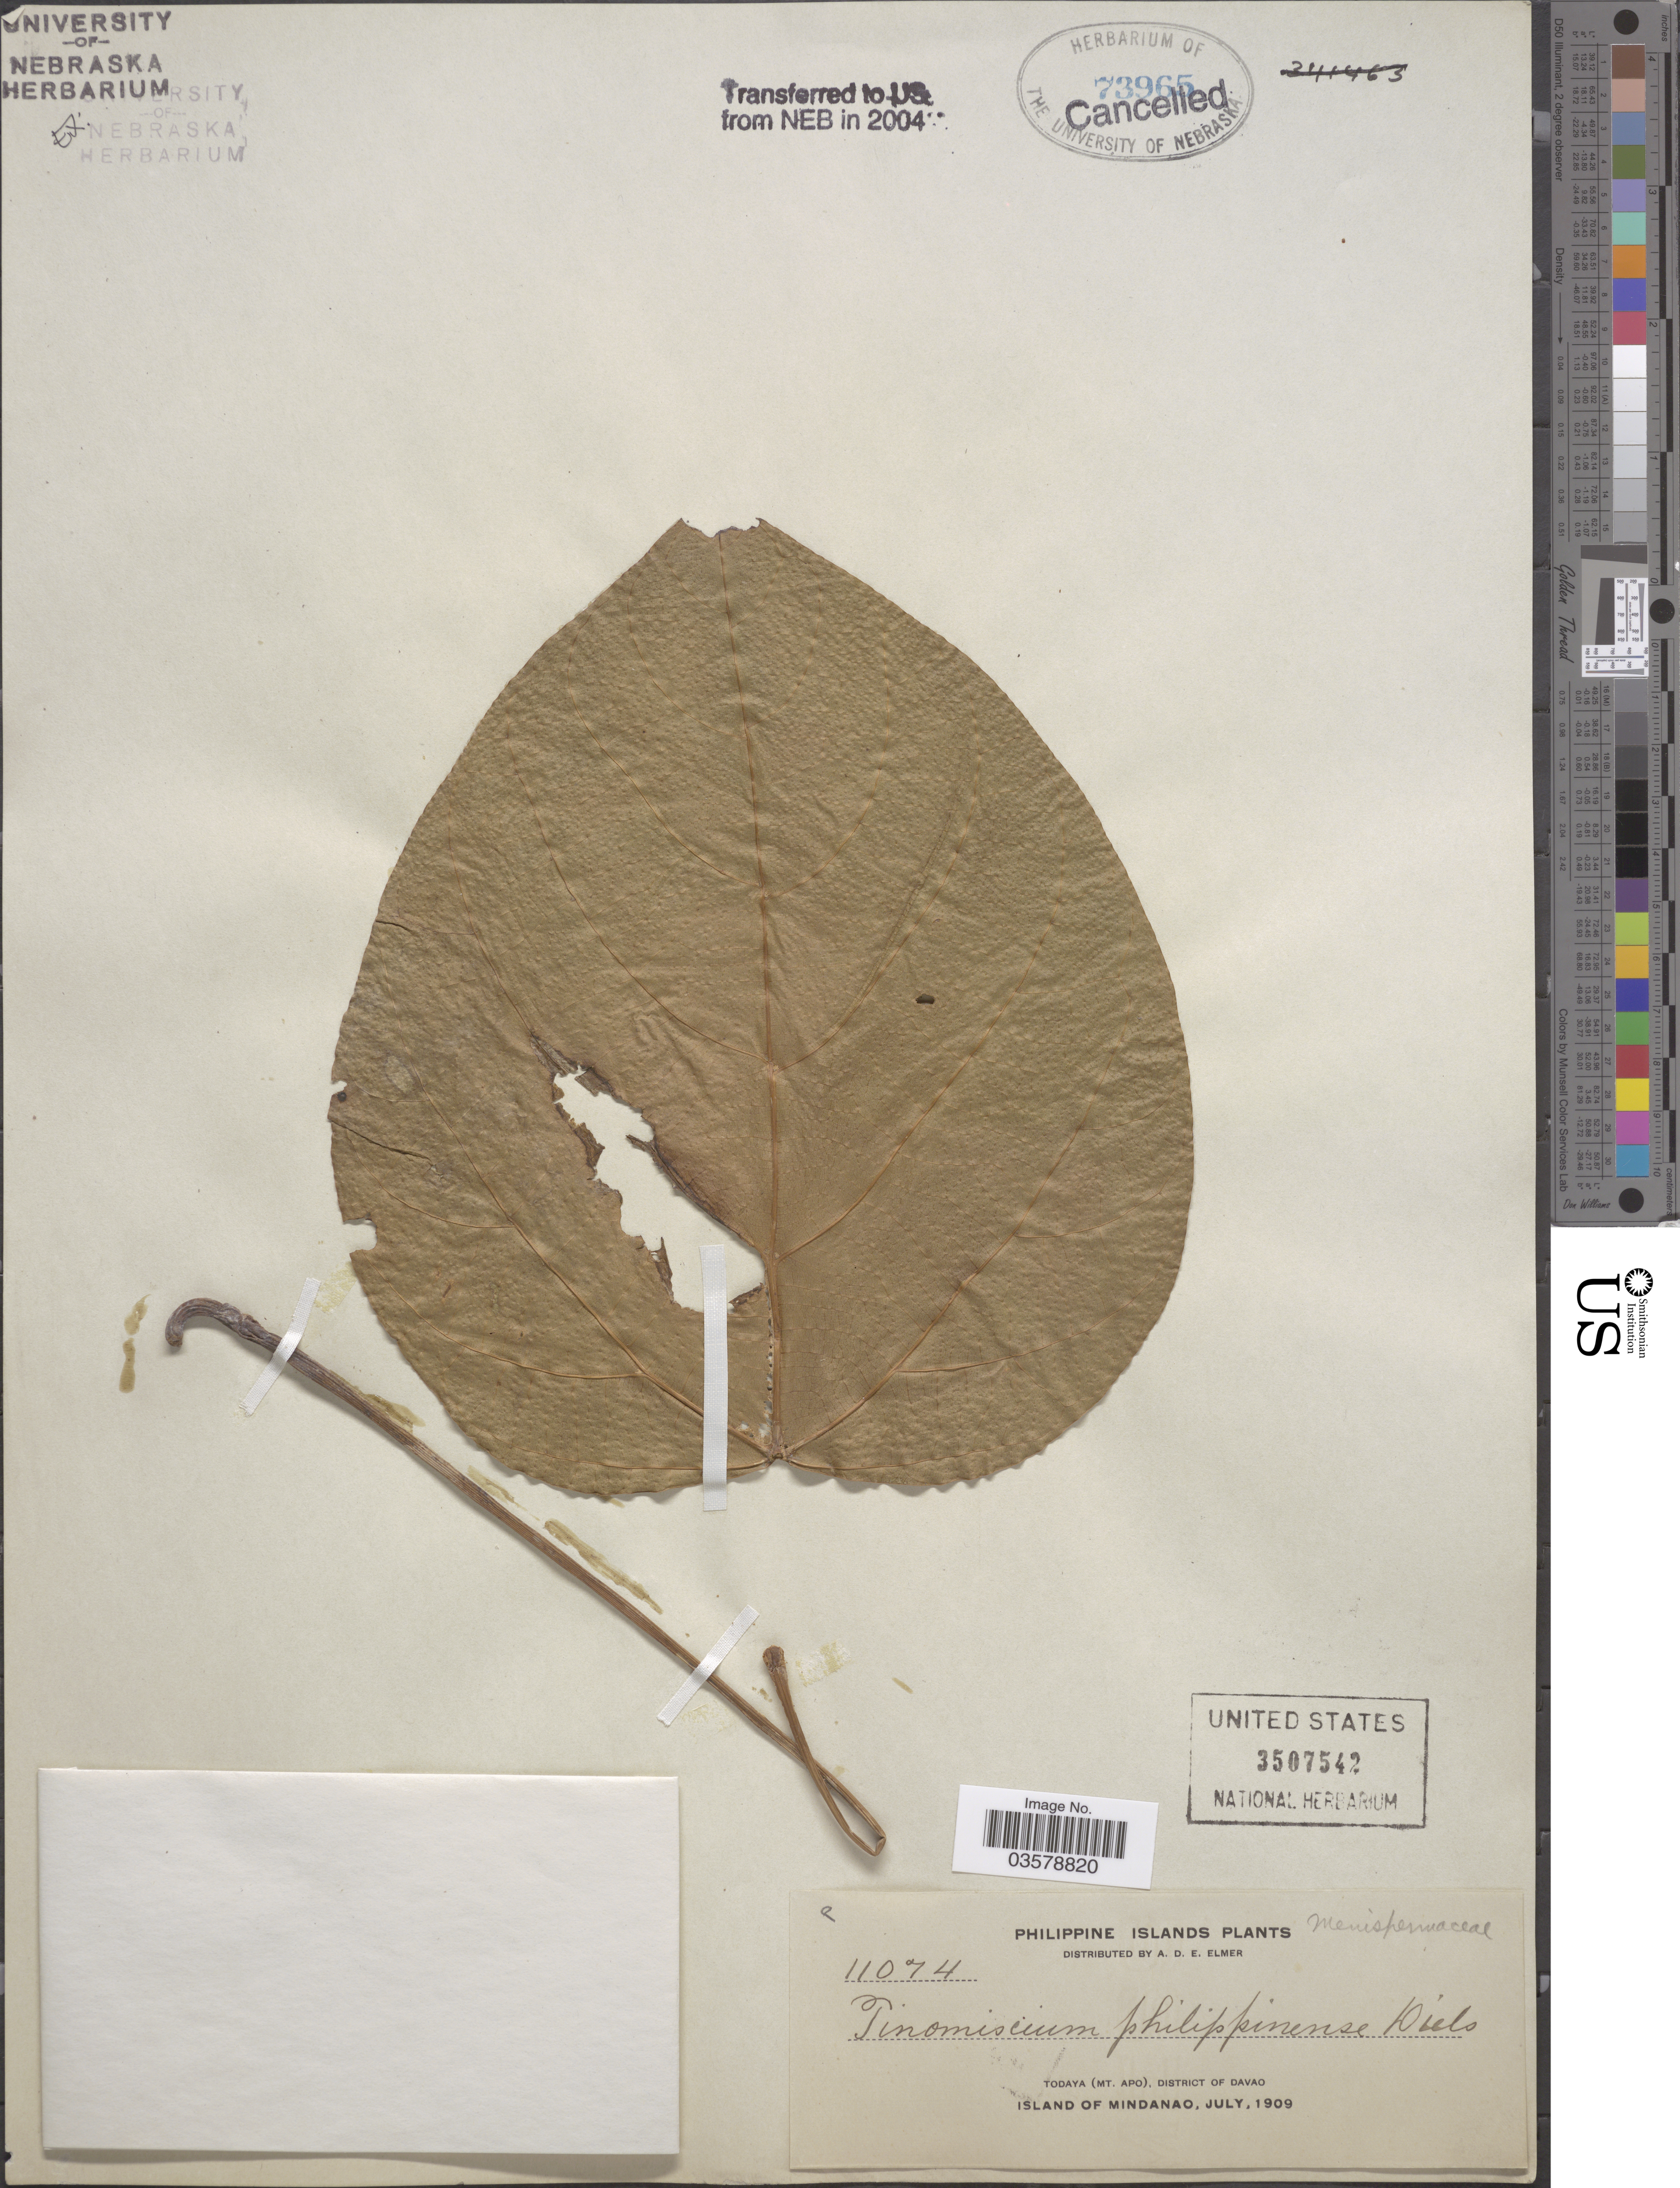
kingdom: Plantae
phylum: Tracheophyta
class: Magnoliopsida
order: Ranunculales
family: Menispermaceae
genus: Tinomiscium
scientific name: Tinomiscium petiolare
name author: Hook. f. & Thoms.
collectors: A. D. E. Elmer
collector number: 11074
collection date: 1909-07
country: Philippines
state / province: Davao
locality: Philippine Islands. Todaya (Mt. Apo), District of Davao. Island of Mindanao.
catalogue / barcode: US 3507542